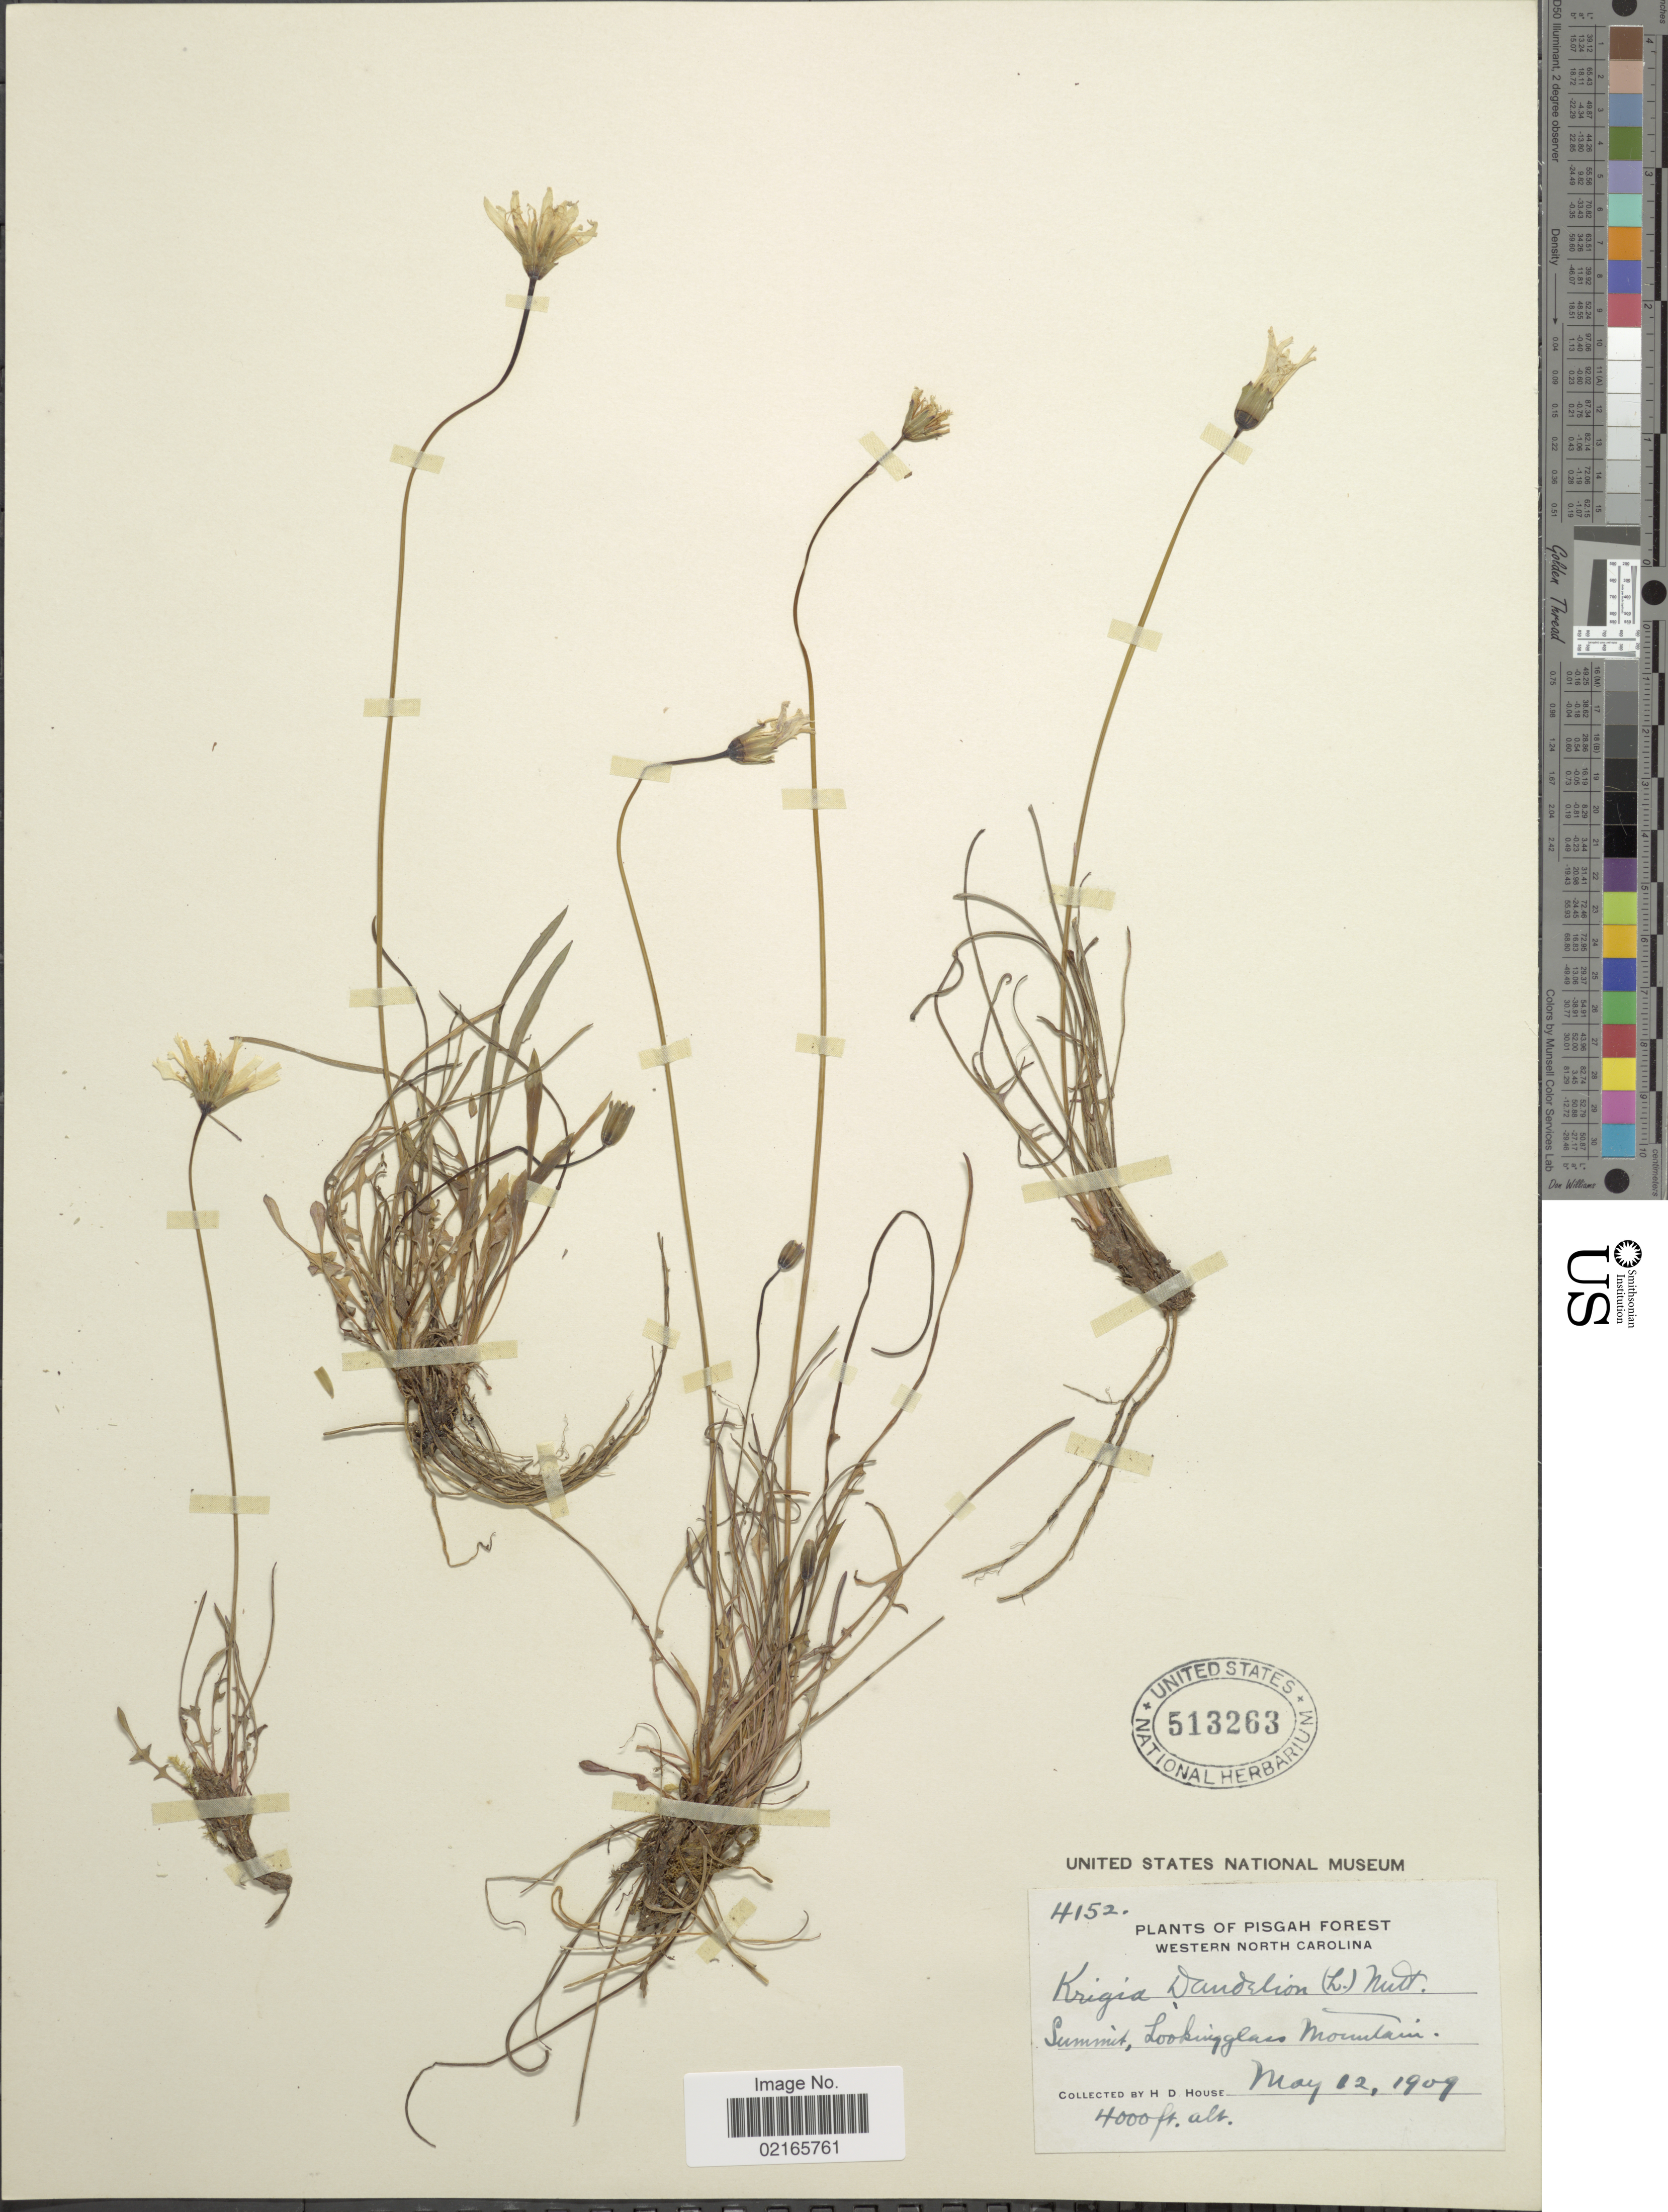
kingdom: Plantae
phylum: Tracheophyta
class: Magnoliopsida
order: Asterales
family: Asteraceae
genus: Krigia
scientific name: Krigia montana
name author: Nutt.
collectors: H. D. House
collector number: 4152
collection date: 1909-05-12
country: United States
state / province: North Carolina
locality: Pisgah Forest, Western North Carolina, Summit, Lookingglass Mountain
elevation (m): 1219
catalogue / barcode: US 513263